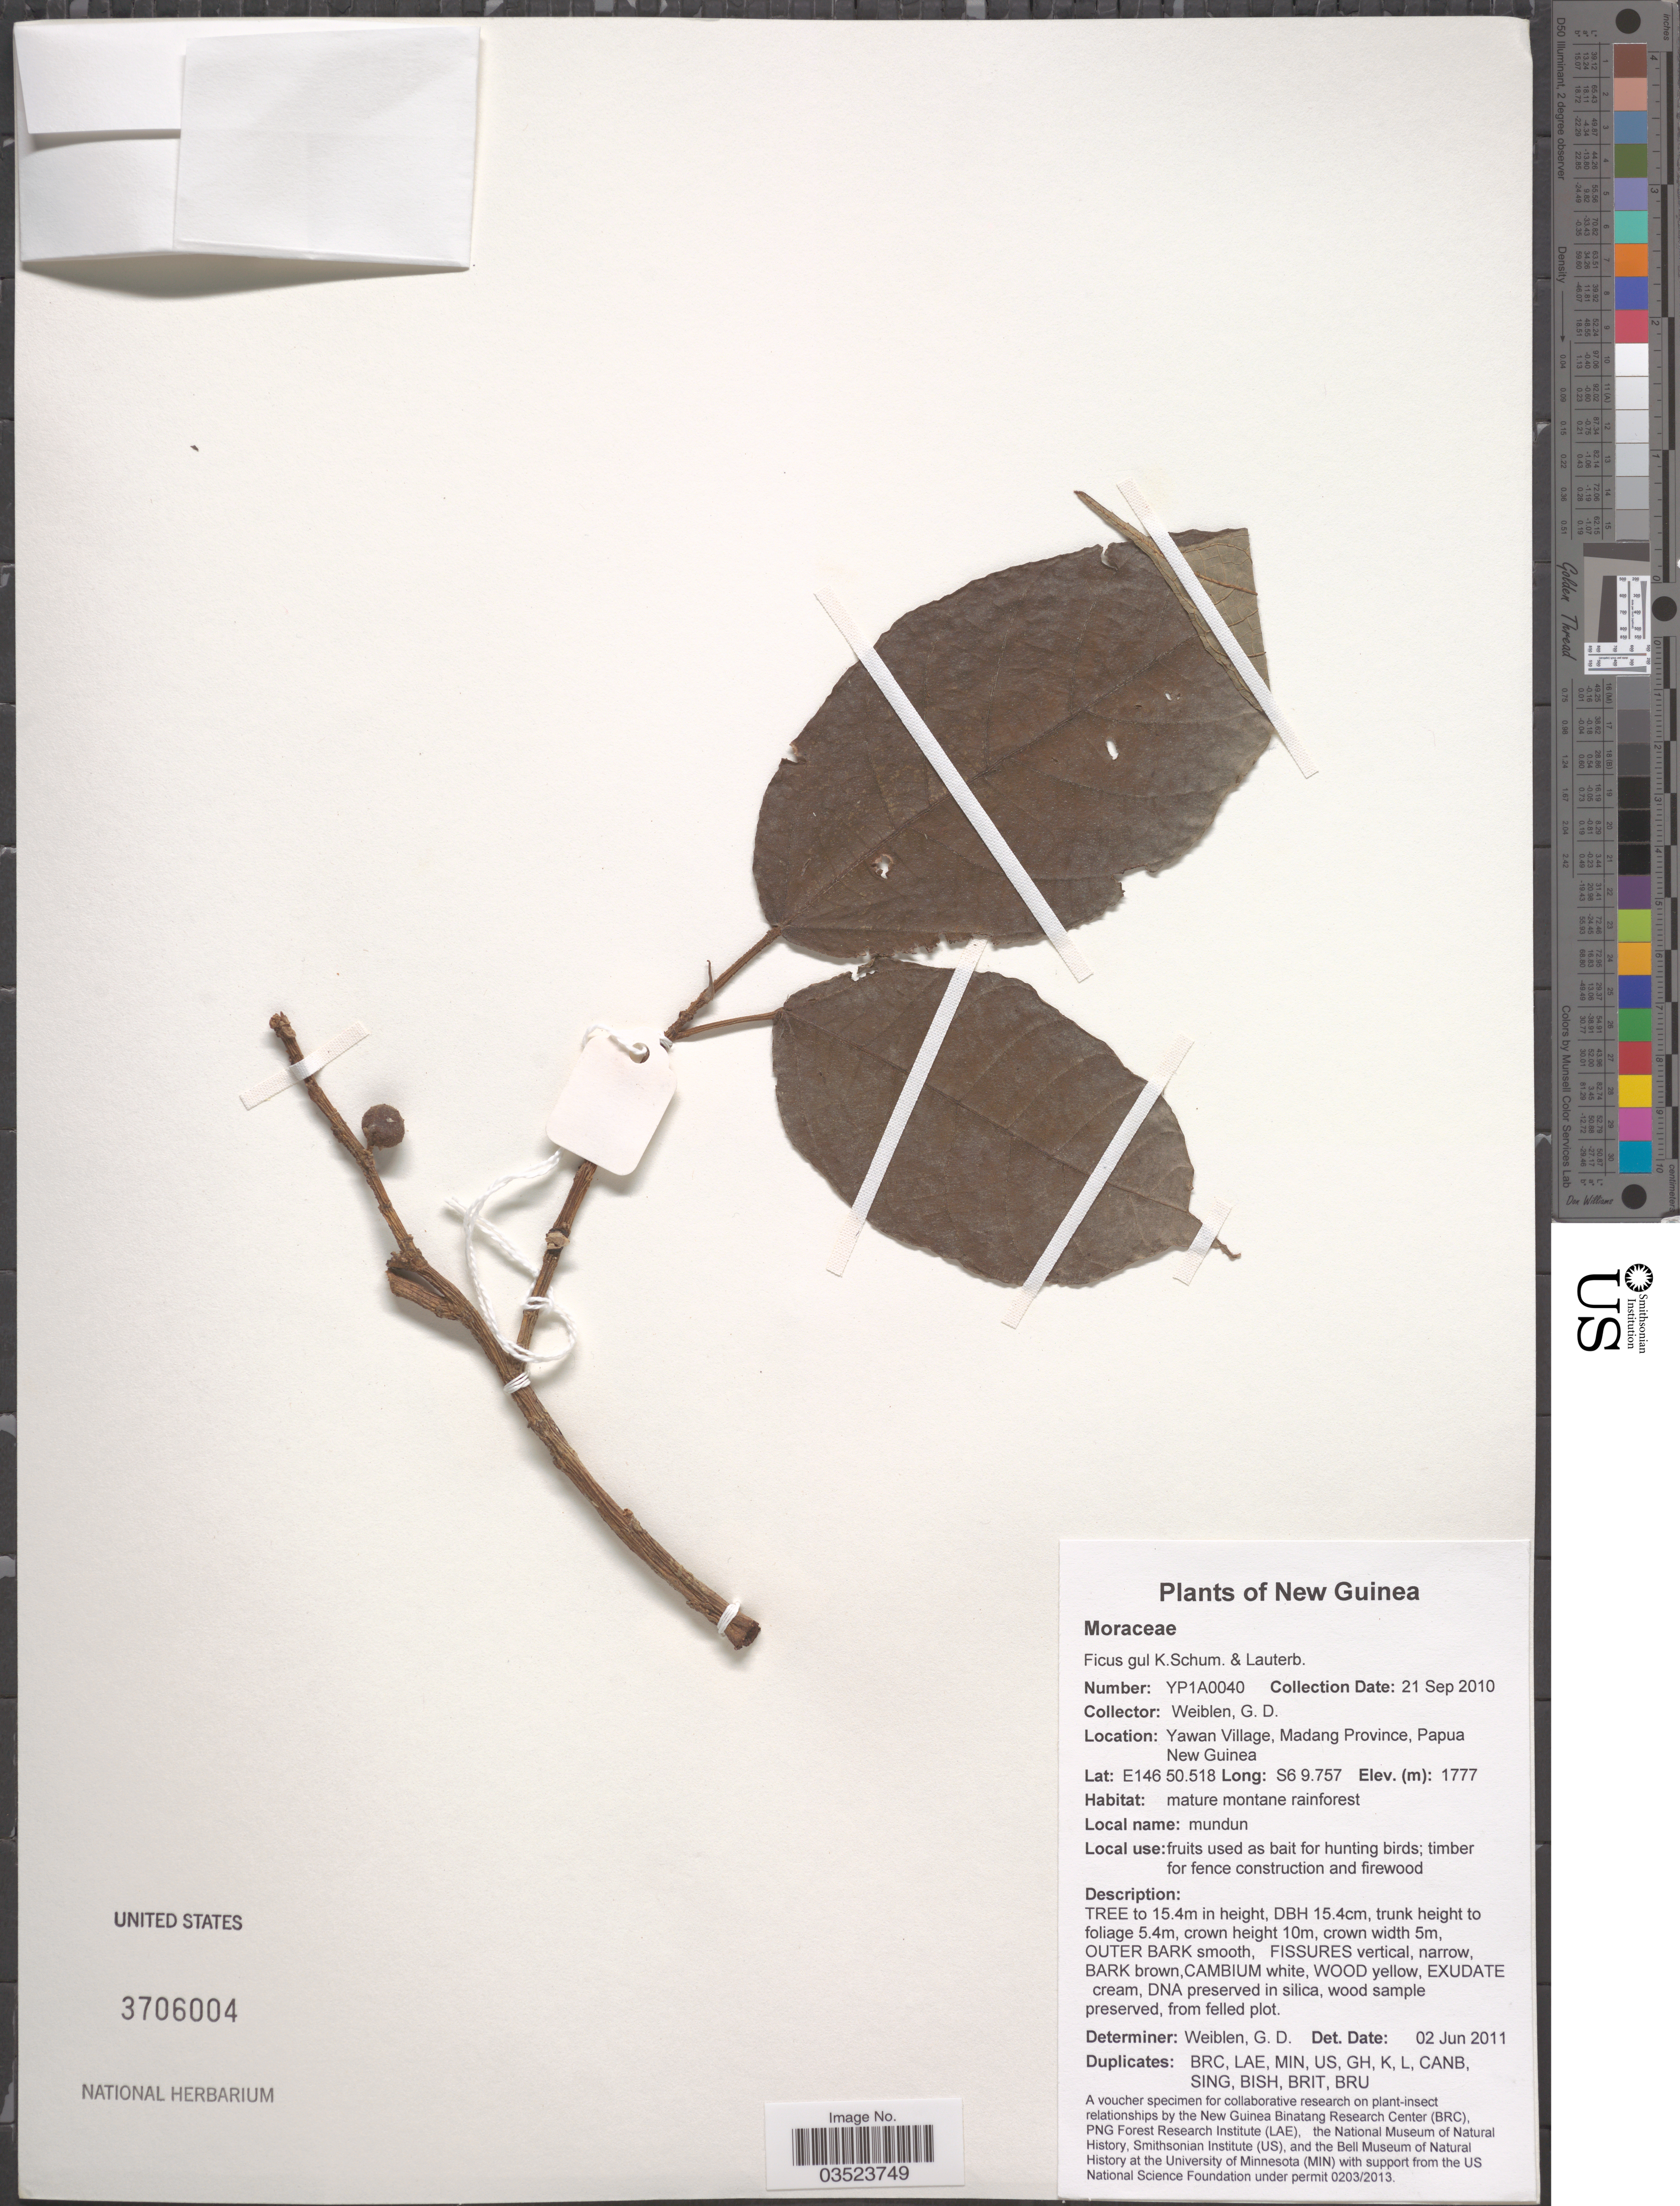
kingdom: Plantae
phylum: Tracheophyta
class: Magnoliopsida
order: Rosales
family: Moraceae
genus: Ficus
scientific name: Ficus gul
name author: Lauterb. & K. Schum.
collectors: G. D. Weiblen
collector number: YP1A0040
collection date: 2010-09-21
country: Papua New Guinea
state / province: Madang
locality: Yawan Village.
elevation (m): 1777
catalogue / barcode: US 3706004